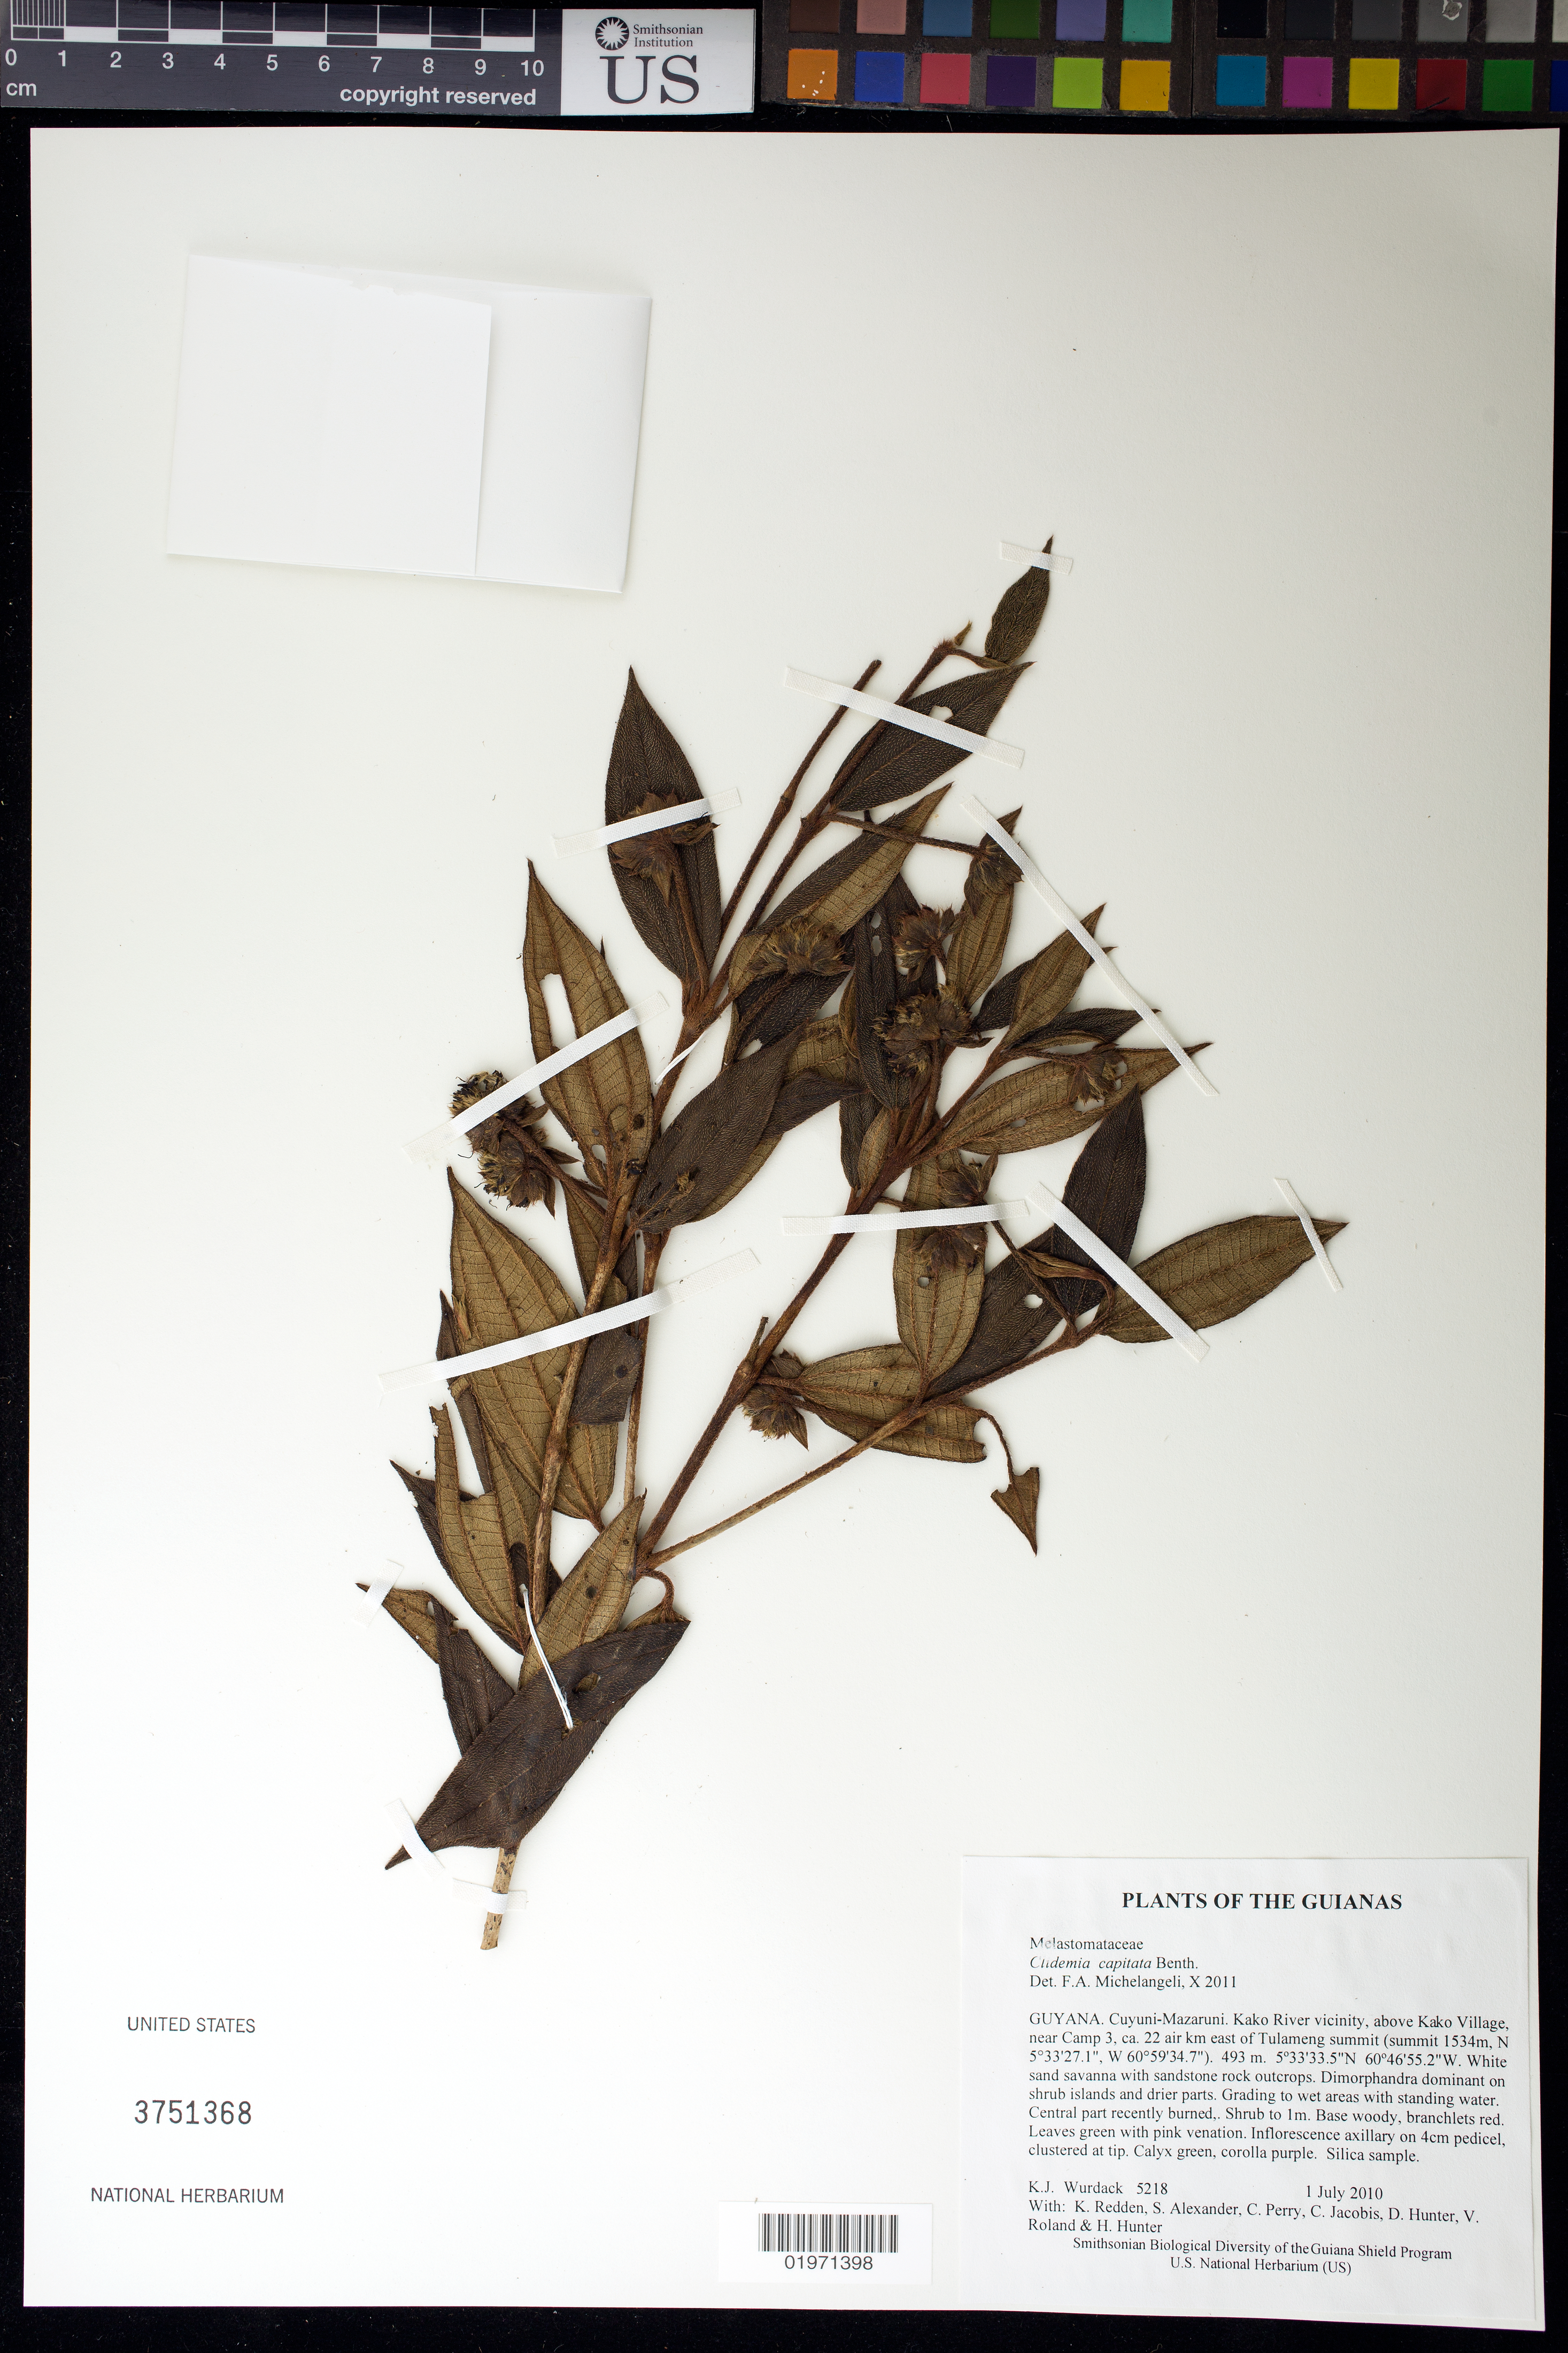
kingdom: Plantae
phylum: Tracheophyta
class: Magnoliopsida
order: Myrtales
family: Melastomataceae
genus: Clidemia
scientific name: Clidemia capitata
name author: Benth.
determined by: Michelangeli, F. A.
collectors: K. Wurdack, K. M. Redden, S. N. Alexander, C. Perry, C. Jacobis, D. Hunter, V. Roland & H. Hunter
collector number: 5218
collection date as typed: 1 July 2010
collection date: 2010-07-01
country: Guyana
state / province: Cuyuni-Mazaruni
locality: Kako River vicinity, above Kako Village, near Camp 3, ca. 22 air km east of Tulameng summit (summit 1534m, N 5°33'27.1", W 60°59'34.7")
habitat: White sand savanna with sandstone rock outcrops. Dimorphandra dominant on shrub islands and drier parts. Grading to wet areas with standing water. Central part recently burned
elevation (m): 493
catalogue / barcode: US 3751368